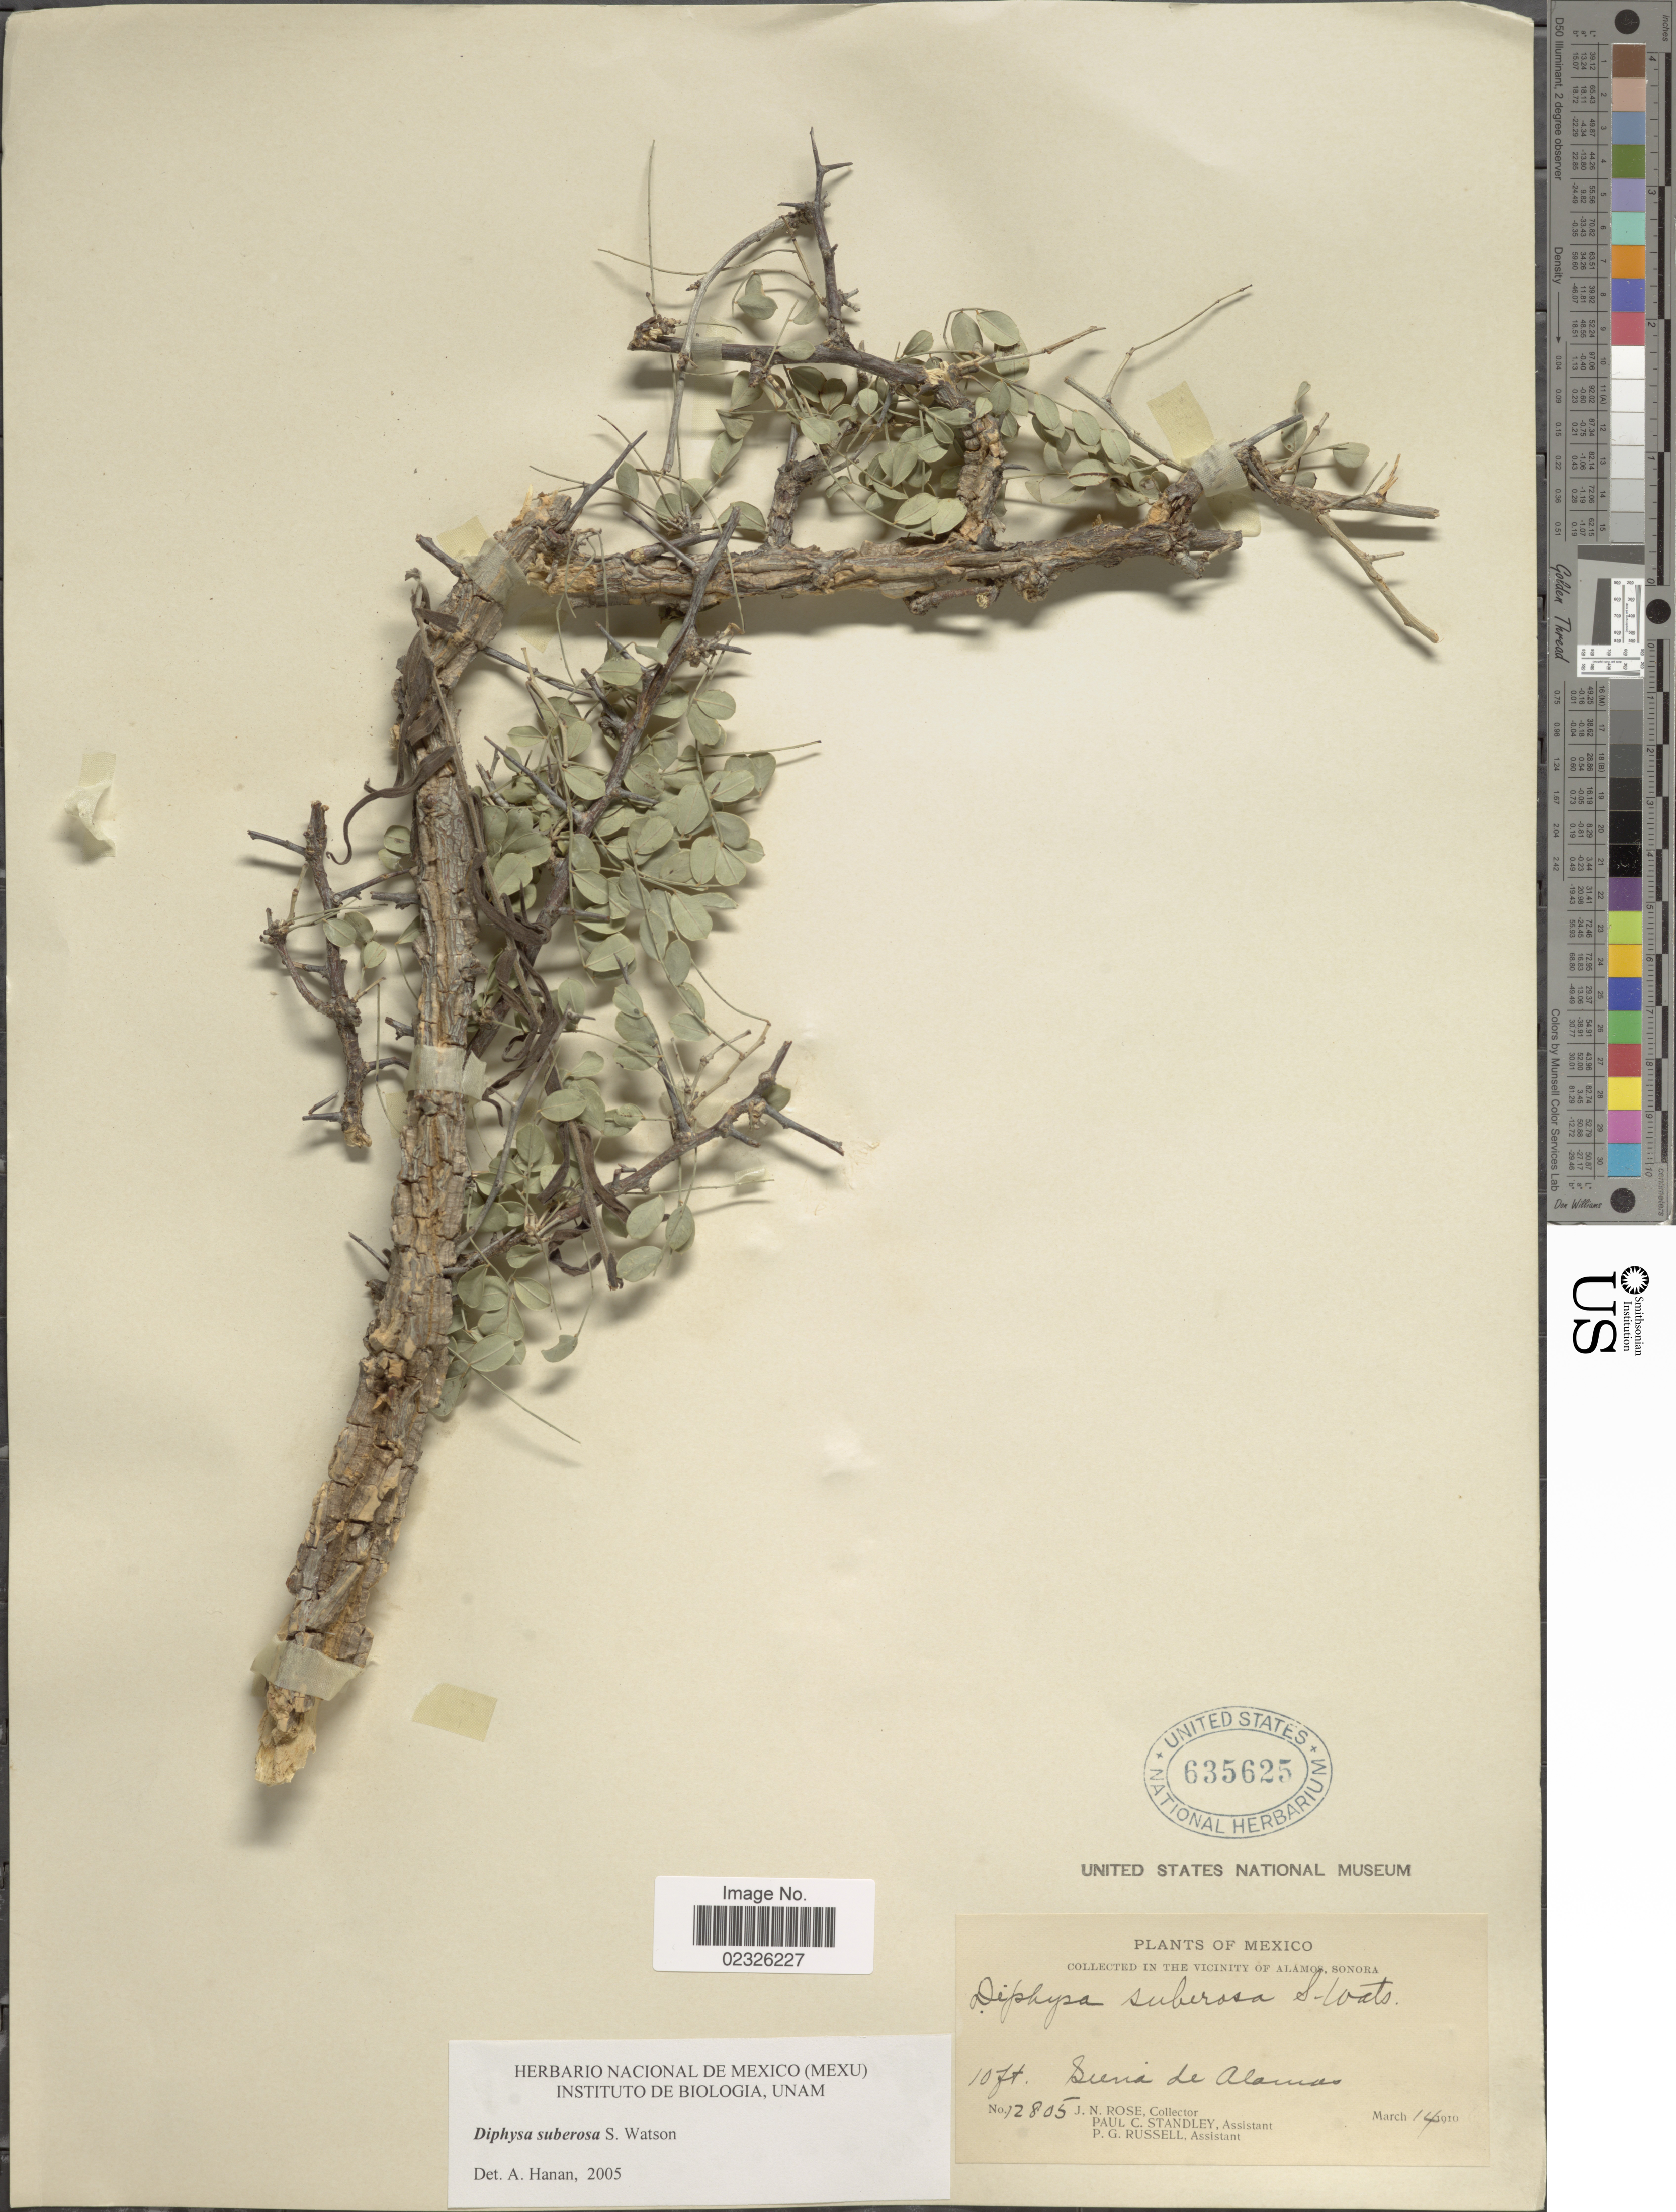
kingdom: Plantae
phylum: Tracheophyta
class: Magnoliopsida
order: Fabales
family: Fabaceae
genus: Diphysa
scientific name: Diphysa suberosa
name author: S. Watson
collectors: J. N. Rose, P. C. Standley & P. G. Russell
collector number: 12805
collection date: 1910-03-14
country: Mexico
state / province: Sonora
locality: In the Vicinity of Alamos, Sierra de Alamos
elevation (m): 3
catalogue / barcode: US 635625